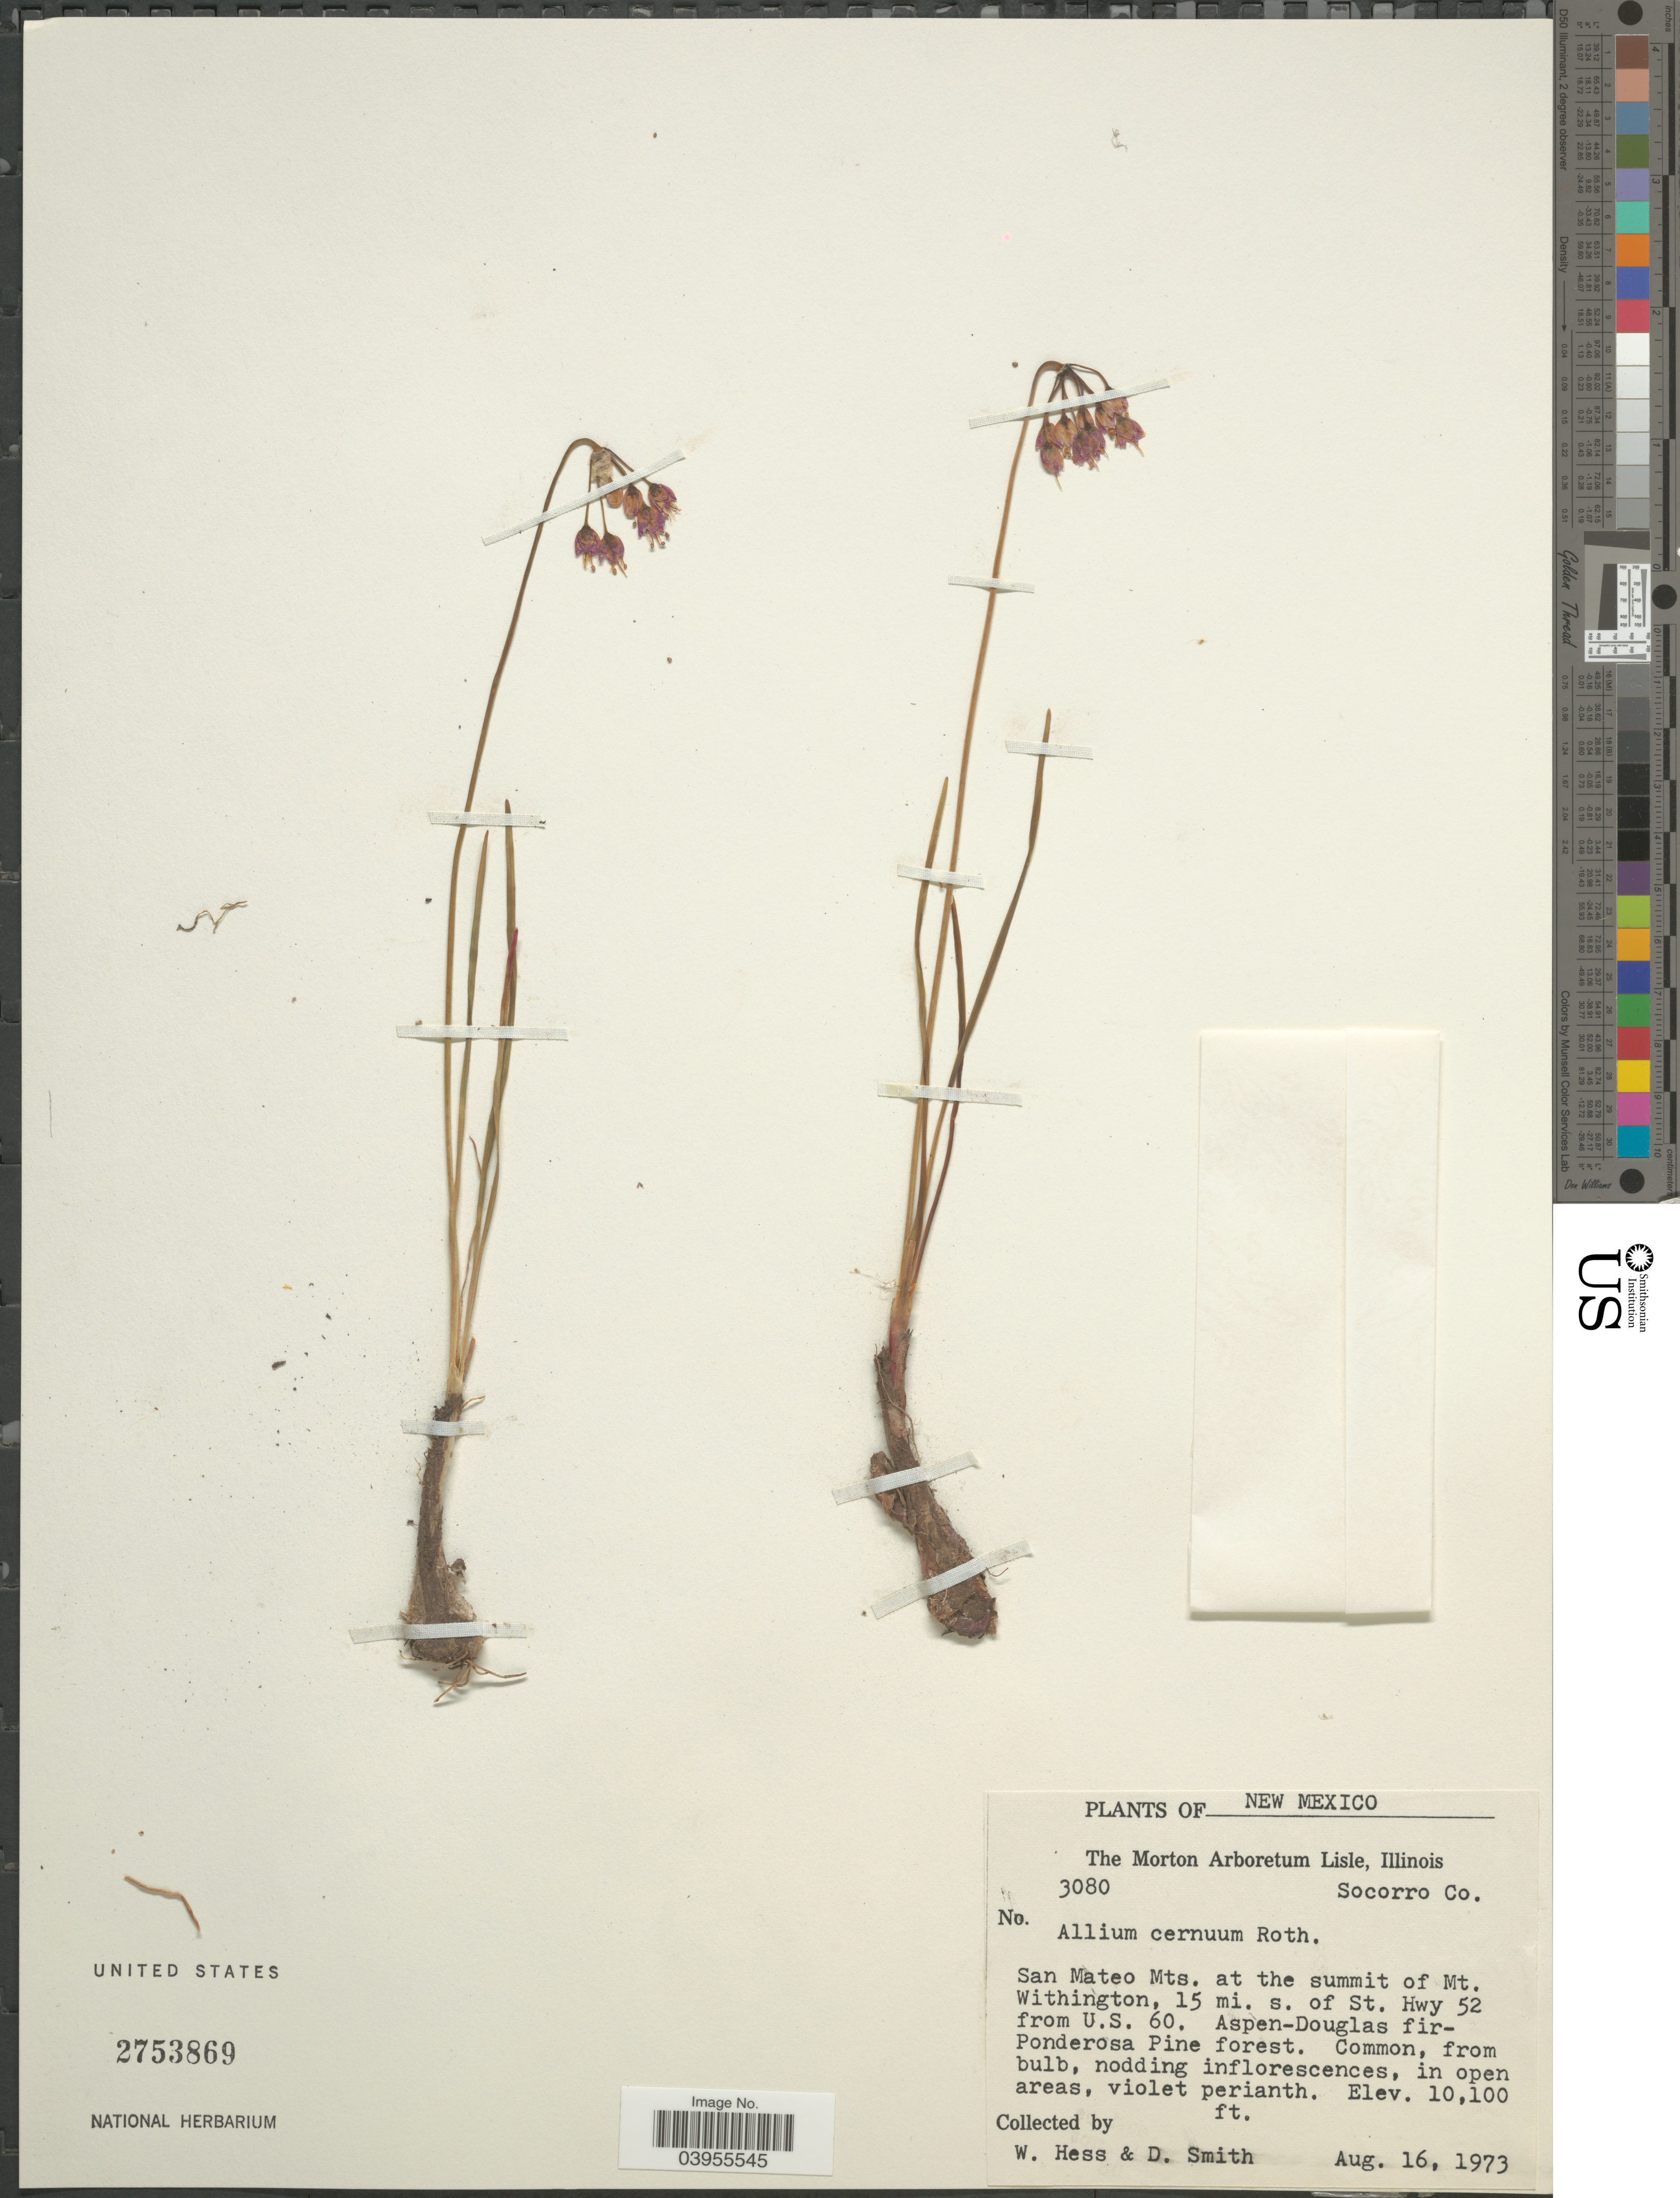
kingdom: Plantae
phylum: Tracheophyta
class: Liliopsida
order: Asparagales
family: Amaryllidaceae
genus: Allium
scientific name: Allium cernuum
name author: Roth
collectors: W. Hess & D. Smith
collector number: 3080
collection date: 1973-08-16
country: United States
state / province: New Mexico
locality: Socorro Co. San Mateo Mts. at the summit of Mt. Withington, 15 mi. s. of St. Hwy 52 from U.S. 60. Aspen-Douglas fir-Ponderosa Pine forest.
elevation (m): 3078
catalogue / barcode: US 2753869